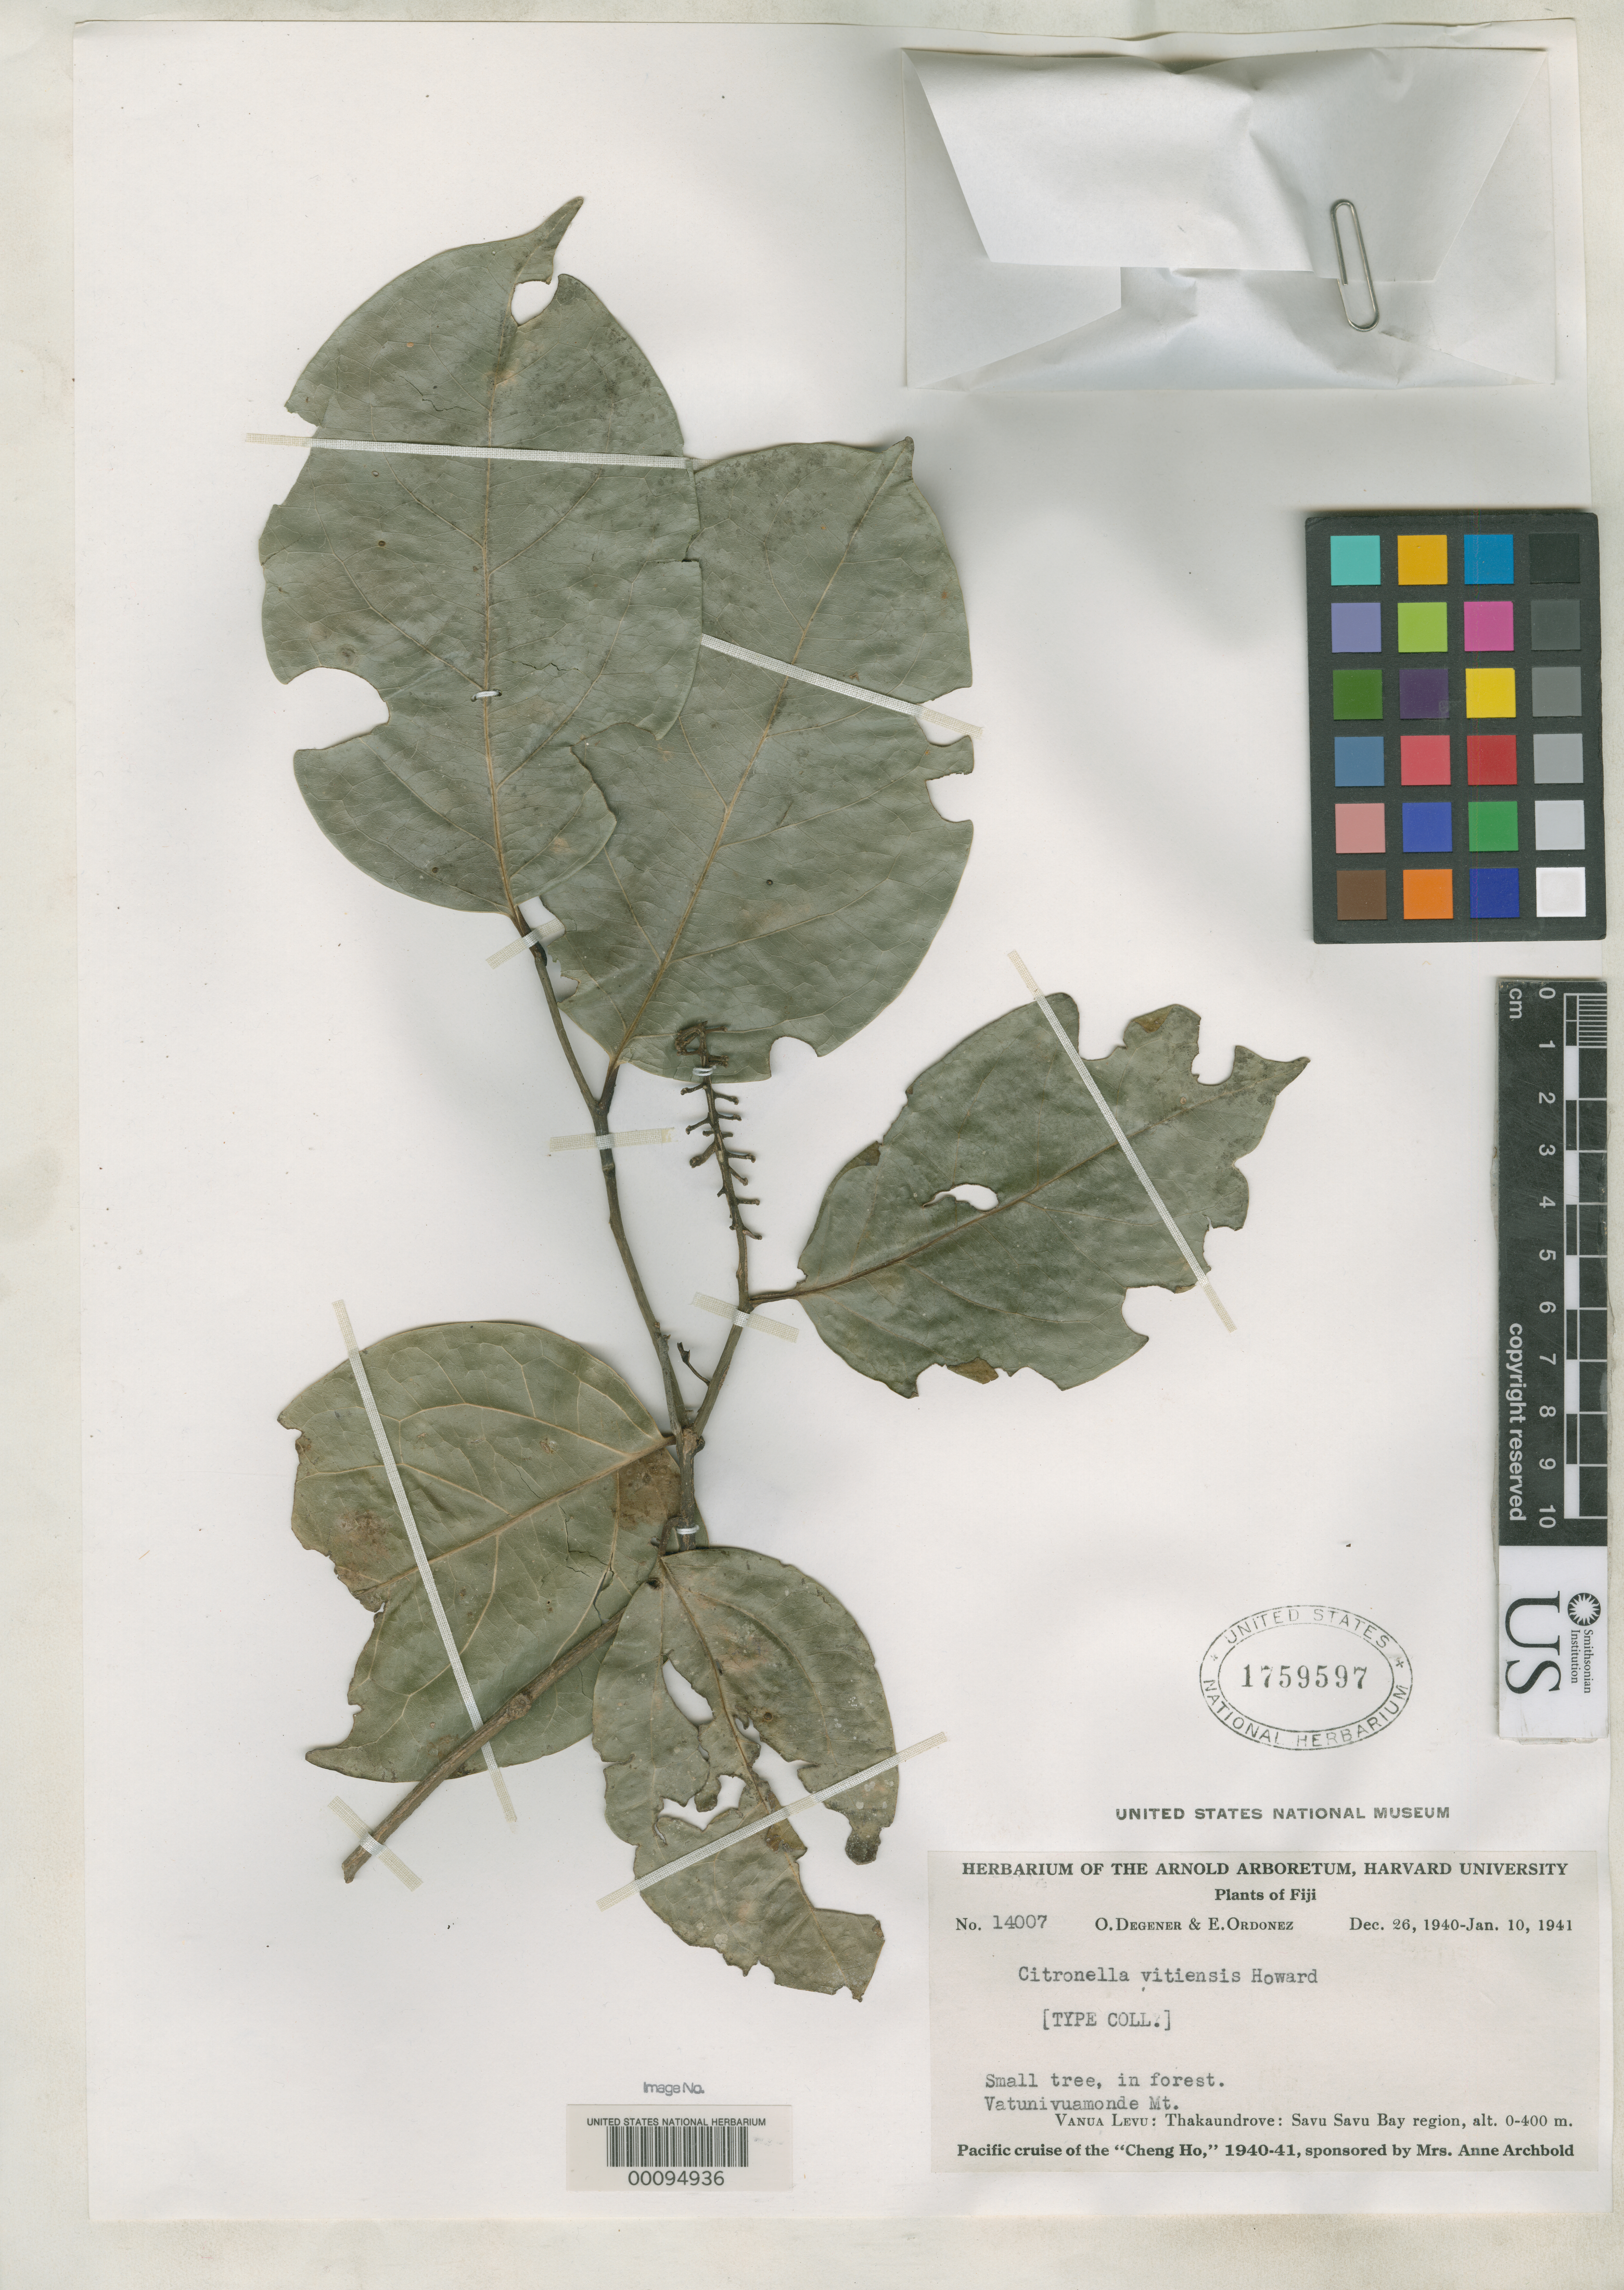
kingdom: Plantae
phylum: Tracheophyta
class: Magnoliopsida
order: Cardiopteridales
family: Cardiopteridaceae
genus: Citronella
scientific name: Citronella vitiensis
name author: R.A. Howard in A.C. Sm.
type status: Type Fragment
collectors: O. Degener & E. Ordonez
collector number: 14007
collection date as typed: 26 Dec 1940 to 10 Jan 1941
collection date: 1940-12-26/1941-01-10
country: Fiji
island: Vanua Levu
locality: Thakaundrove, Savu Savu Bay region. [Vanua Levu Group]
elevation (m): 0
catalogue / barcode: US 1759597